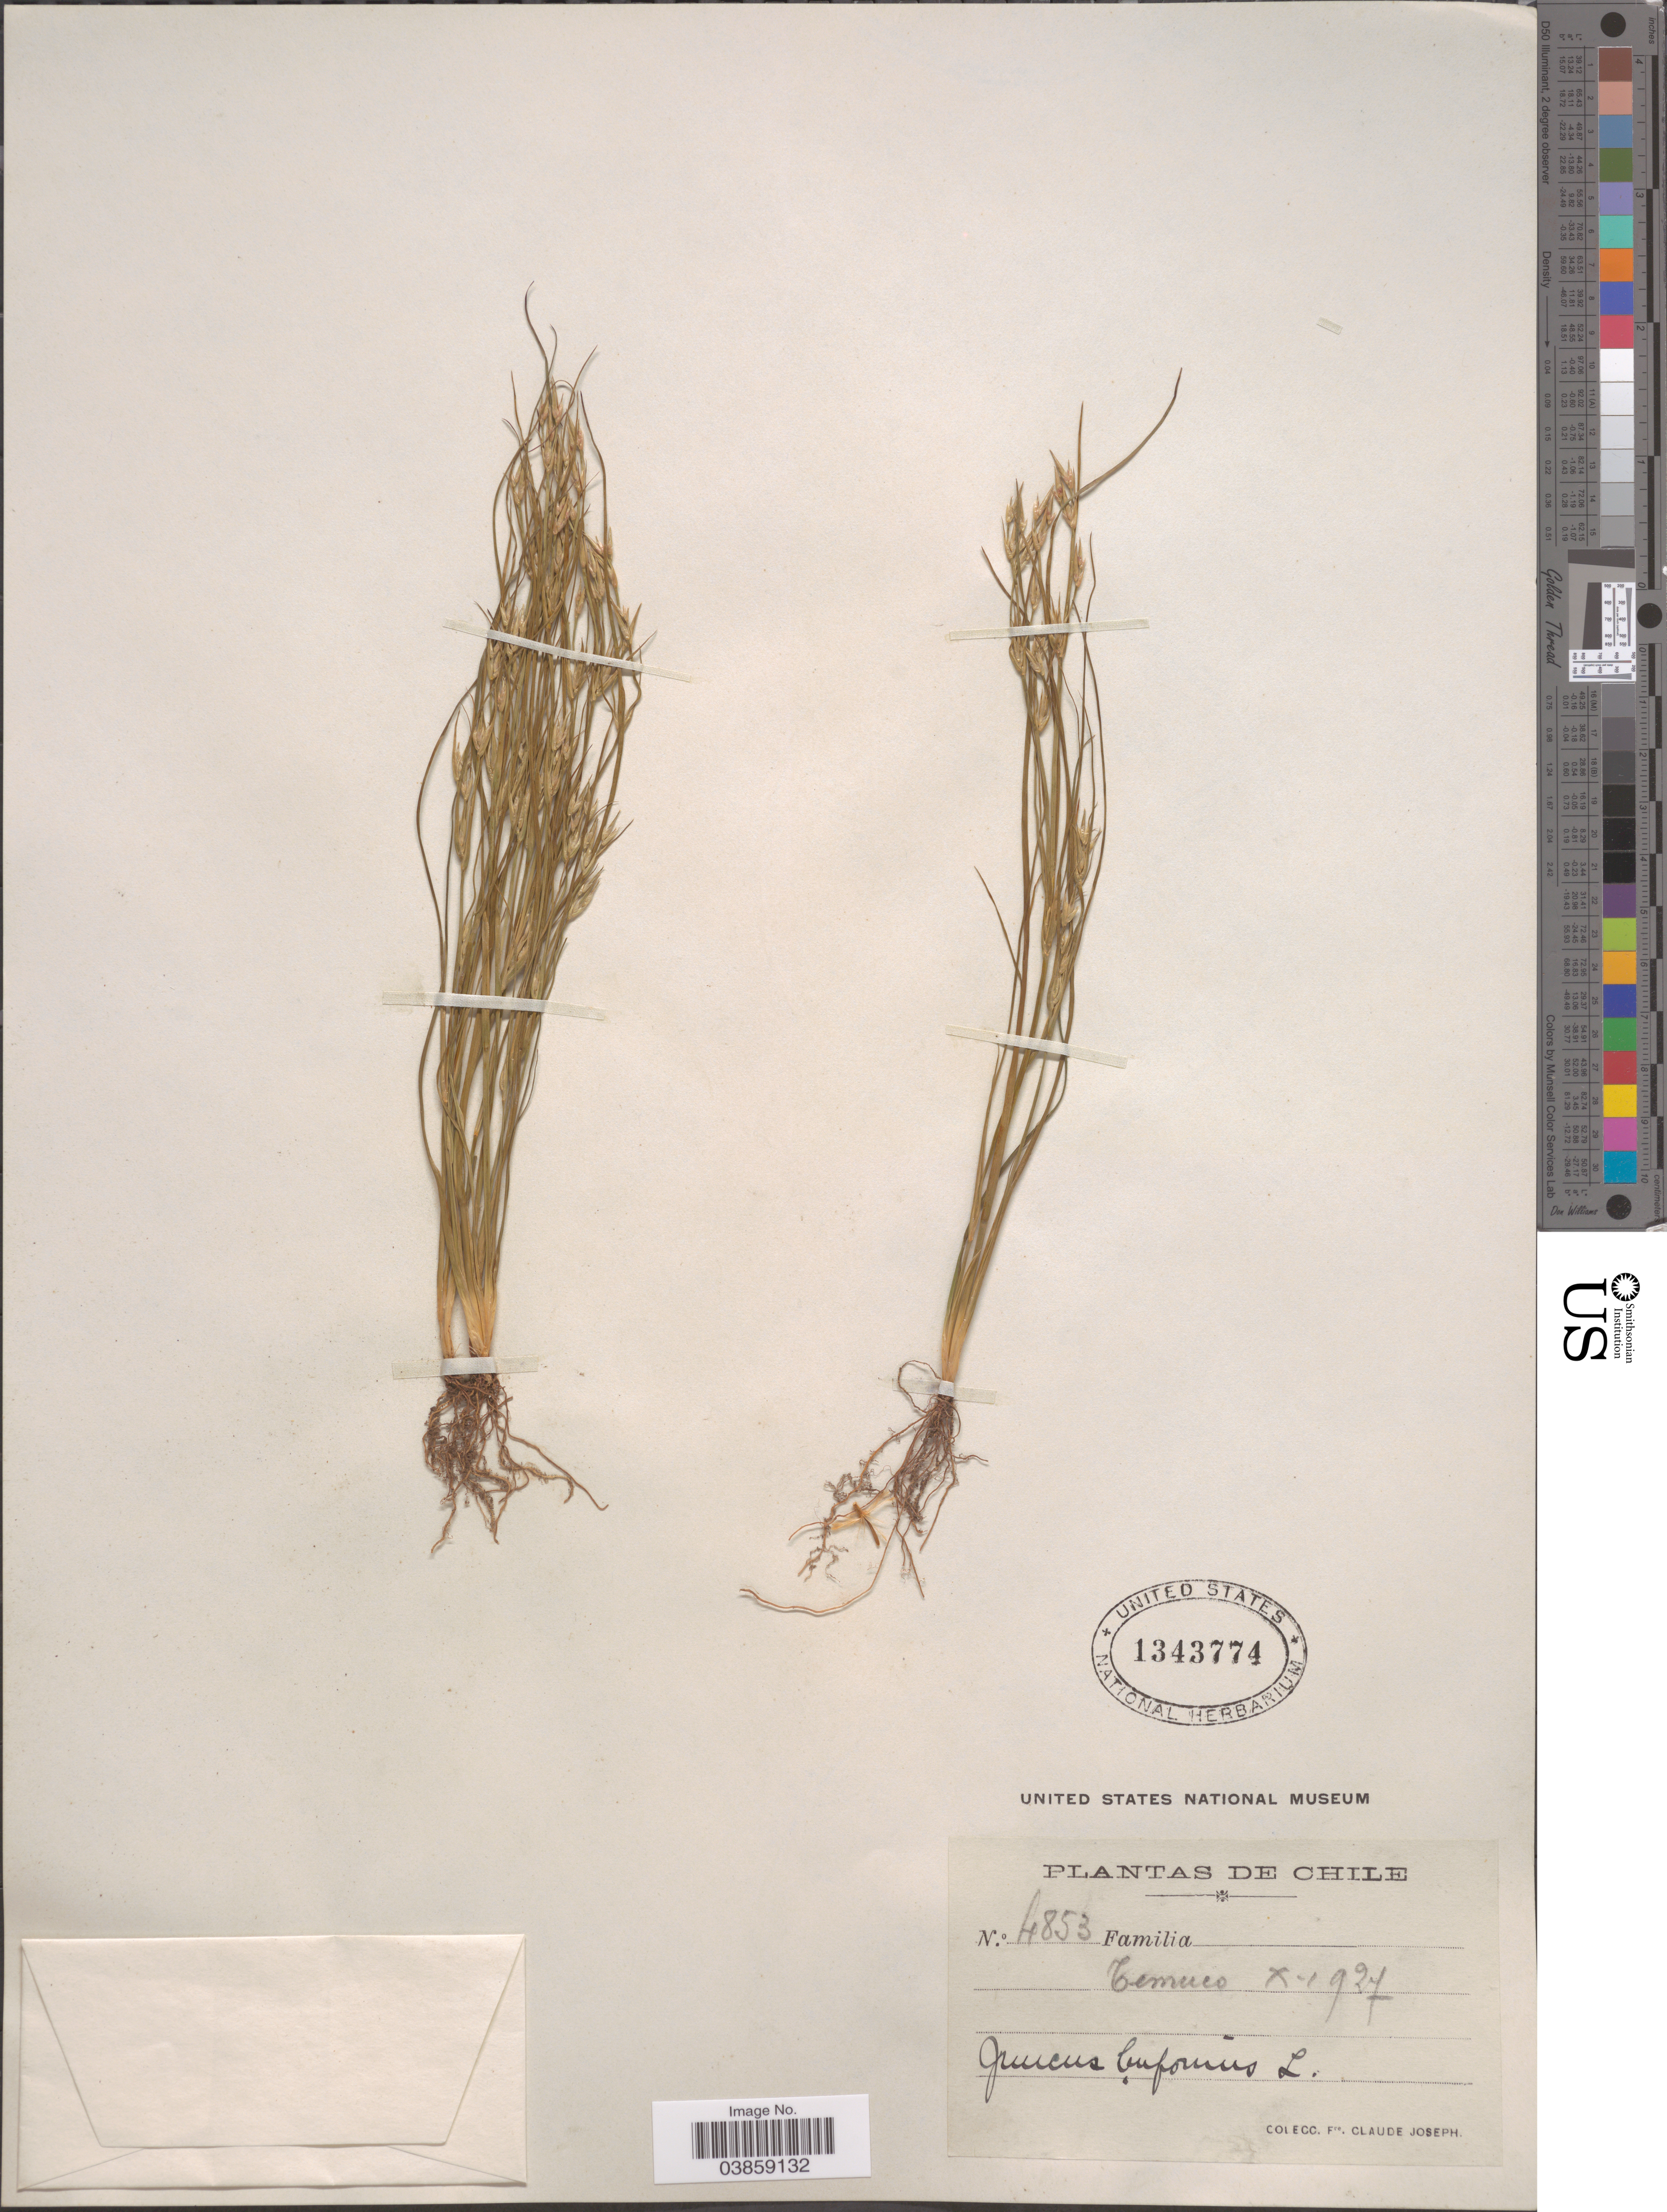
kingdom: Plantae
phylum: Tracheophyta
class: Liliopsida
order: Poales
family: Juncaceae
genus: Juncus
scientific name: Juncus bufonius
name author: L.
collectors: Frere Claude Joseph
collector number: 4853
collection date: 1927-10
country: Chile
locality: Temuco.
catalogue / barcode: US 1343774